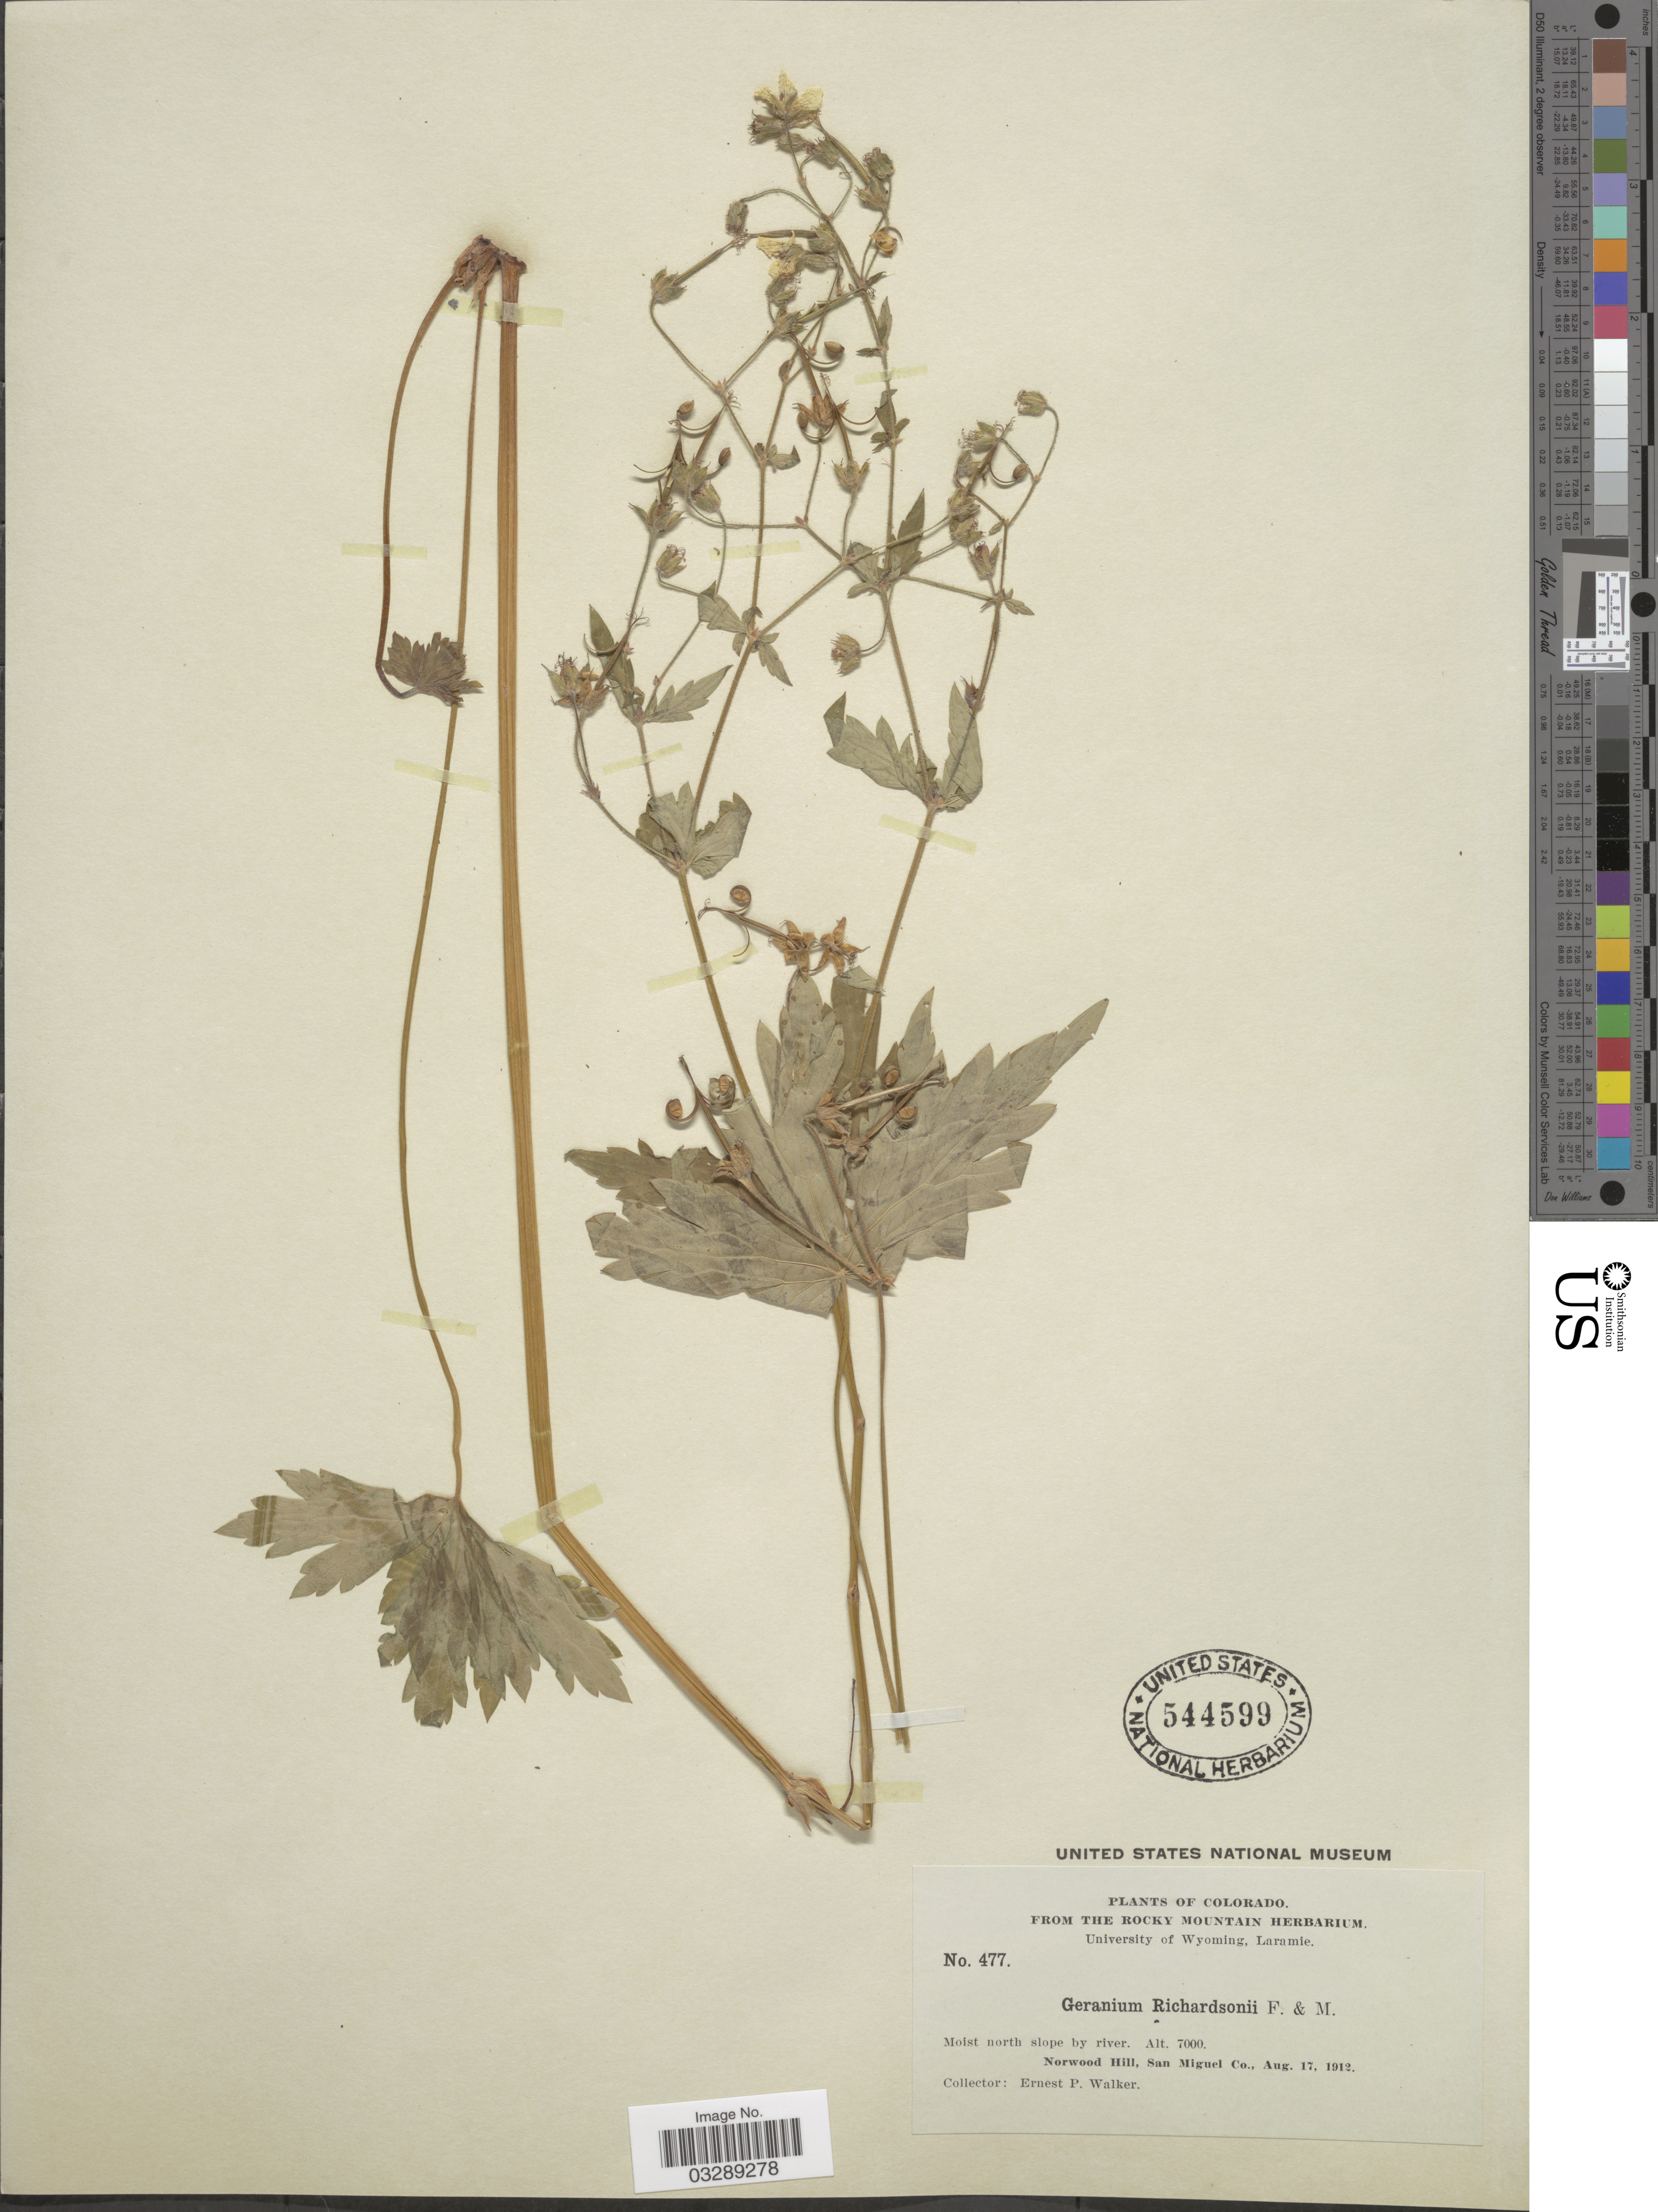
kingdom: Plantae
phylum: Tracheophyta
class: Magnoliopsida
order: Geraniales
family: Geraniaceae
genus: Geranium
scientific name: Geranium richardsonii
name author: Fisch. & Trautv.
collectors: E. P. Walker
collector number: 477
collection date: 1912-08-17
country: United States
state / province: Colorado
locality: Norwood Hill, San Miguel Co.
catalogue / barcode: US 544599